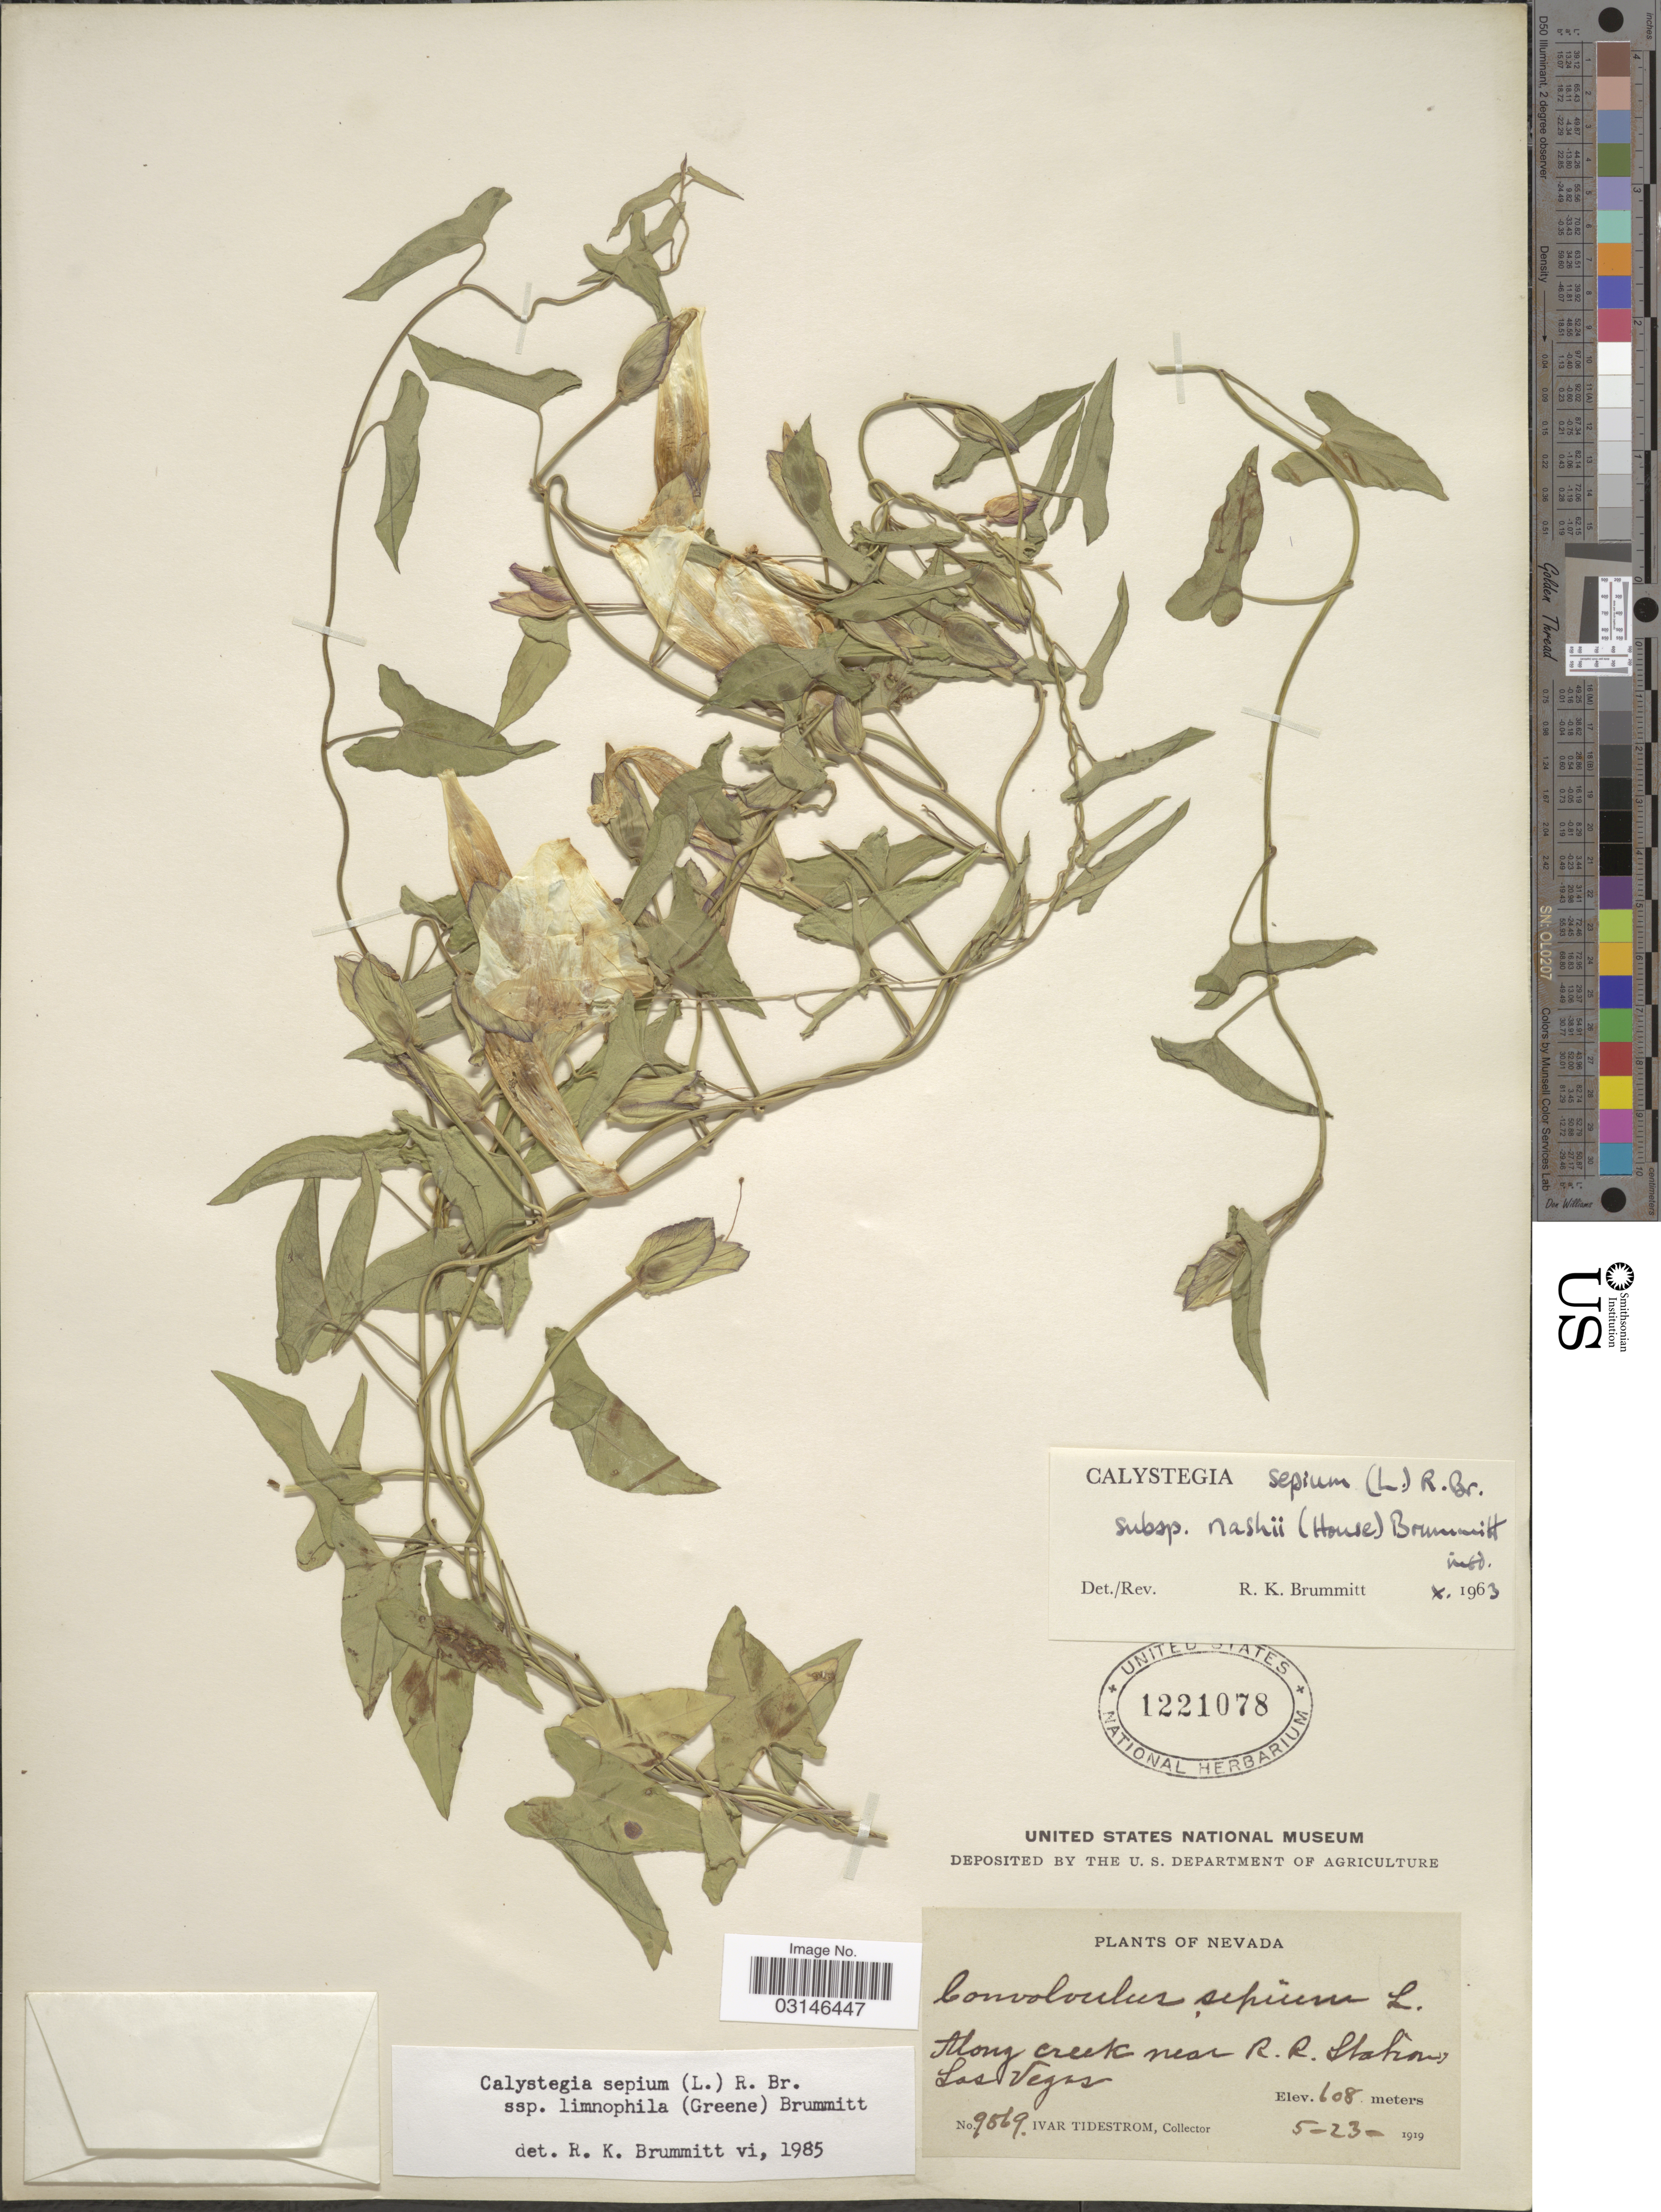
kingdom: Plantae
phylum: Tracheophyta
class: Magnoliopsida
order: Solanales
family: Convolvulaceae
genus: Calystegia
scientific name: Calystegia sepium subsp. limnophila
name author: (Greene) Brummitt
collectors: I. F. Tidestrom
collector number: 9869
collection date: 1919-05-23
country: United States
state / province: Nevada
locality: Along creek near R.R. Stations, Las Vegas.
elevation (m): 608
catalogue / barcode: US 1221078